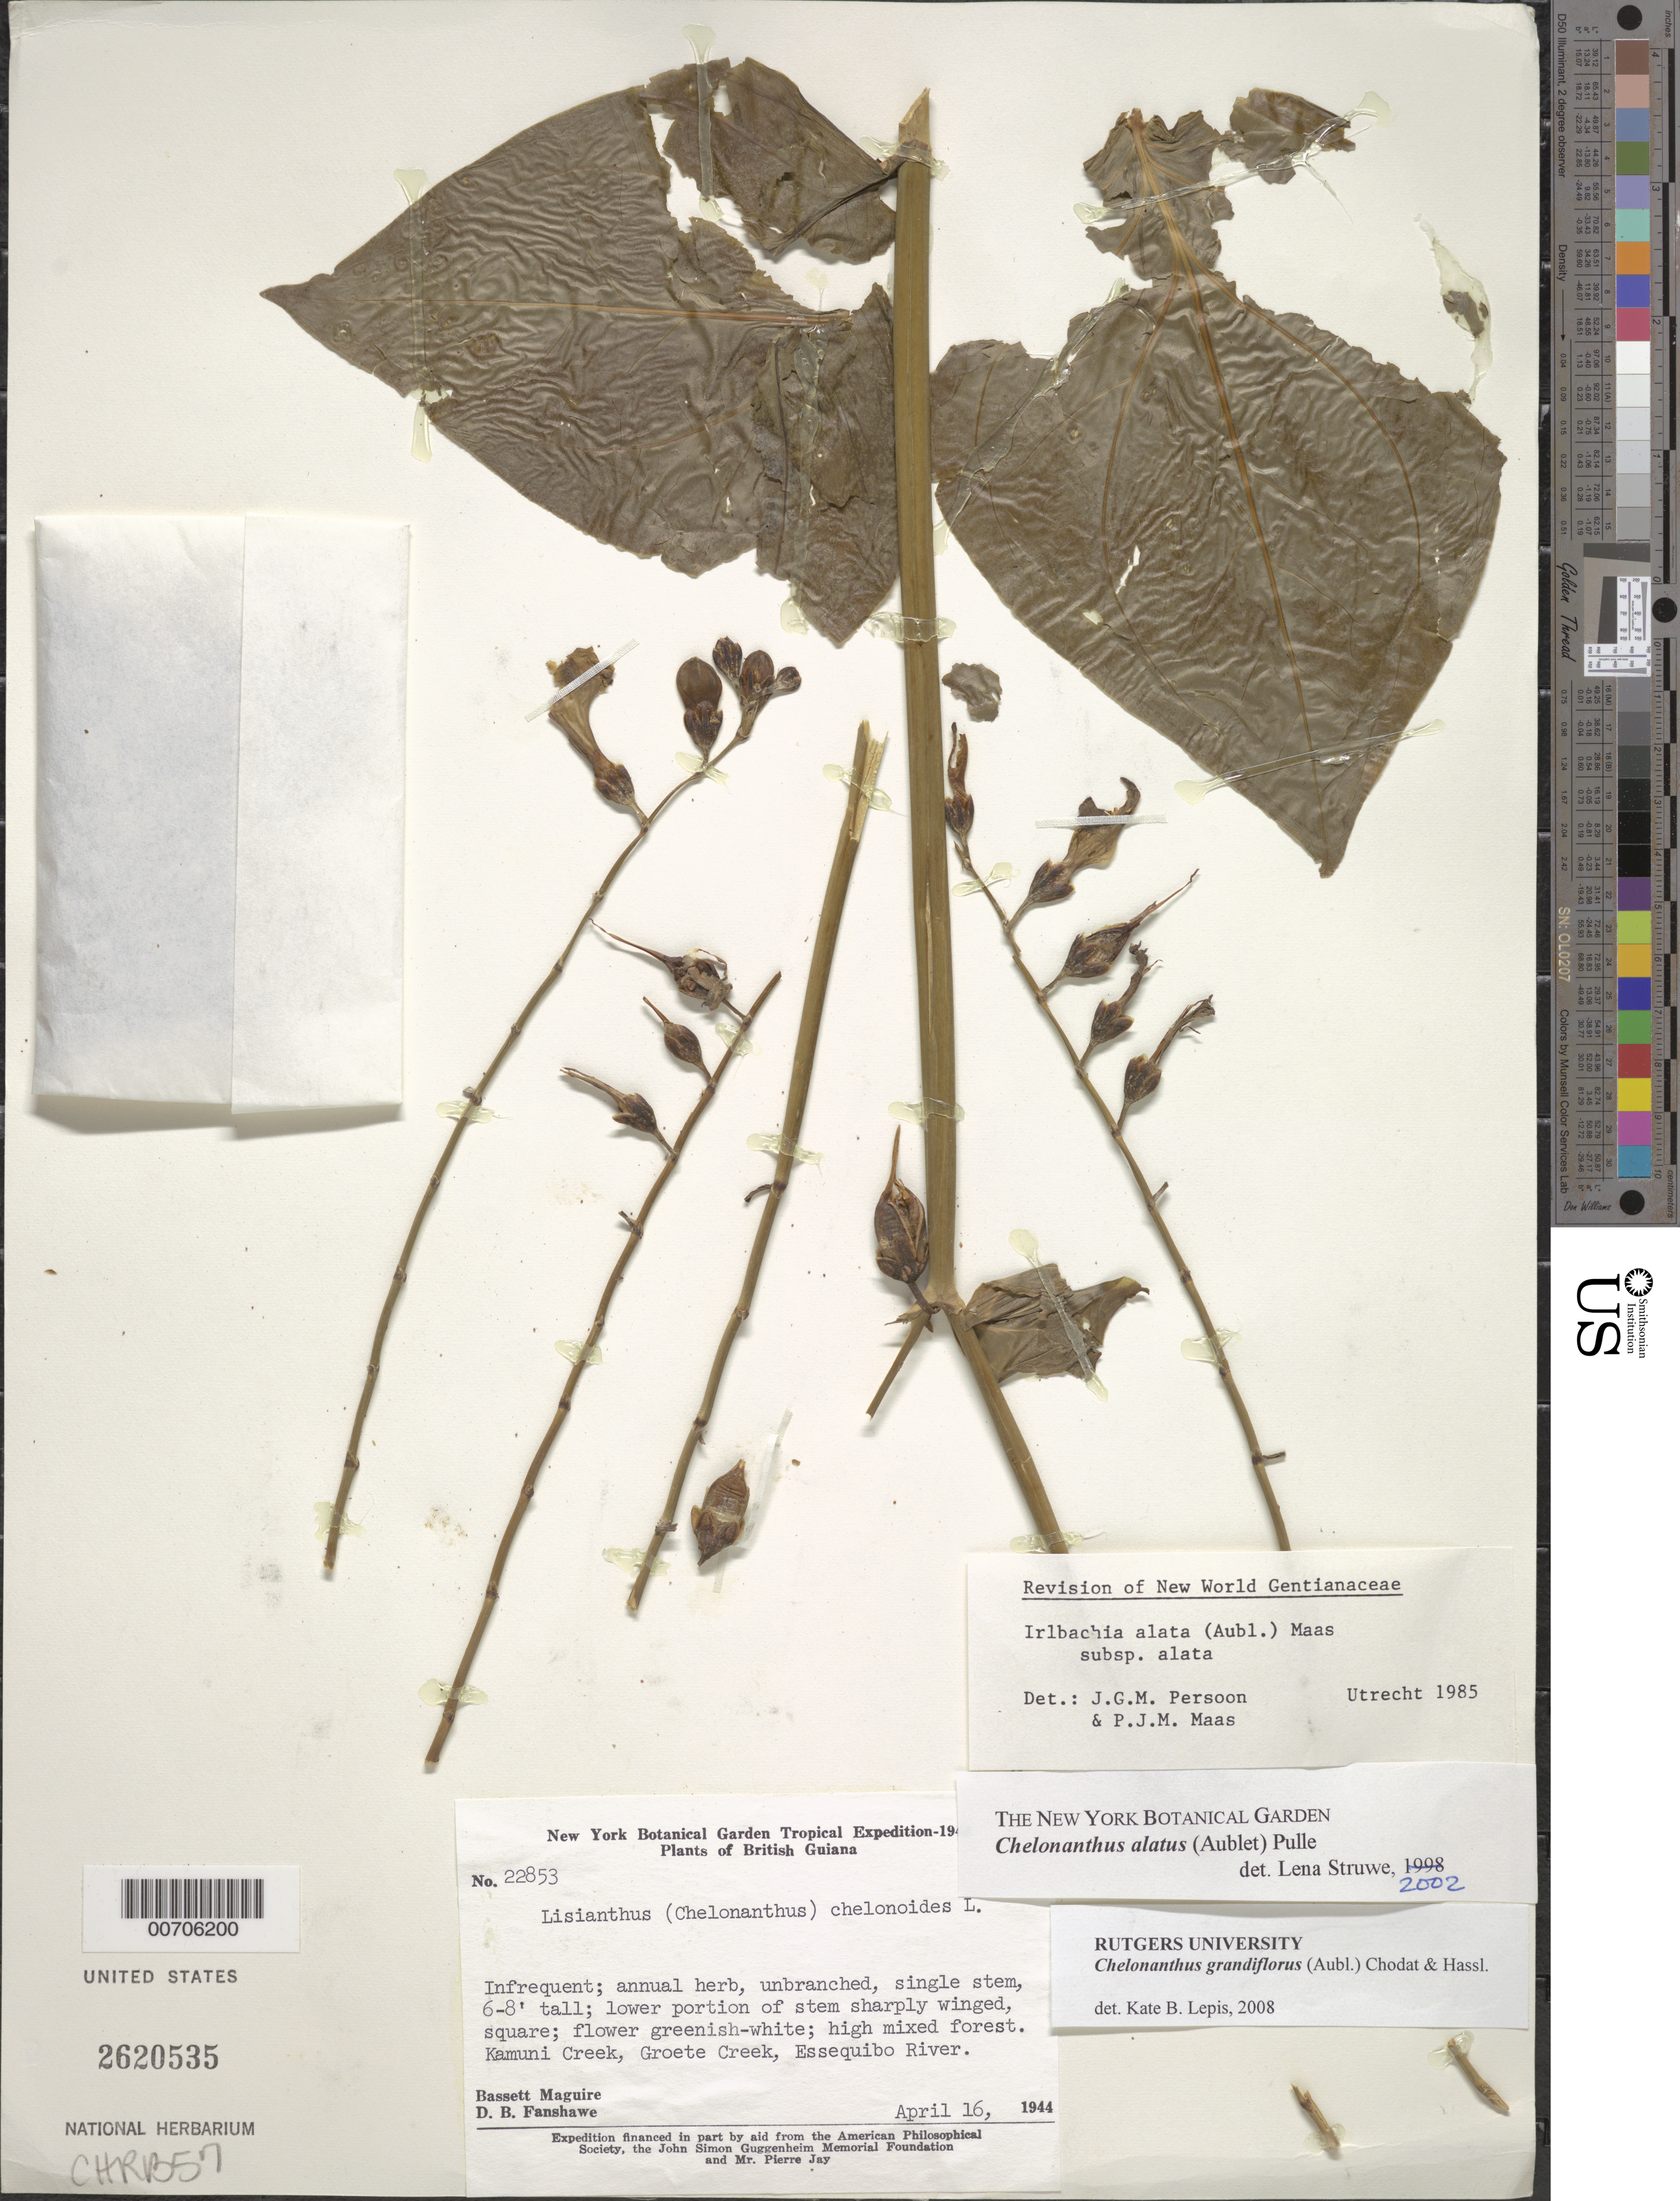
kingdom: Plantae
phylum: Tracheophyta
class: Magnoliopsida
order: Gentianales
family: Gentianaceae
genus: Chelonanthus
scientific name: Chelonanthus grandiflorus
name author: (Aubl.) Chodat & Hassl.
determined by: Lepis, Kate B.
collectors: B. Maguire & D. B. Fanshawe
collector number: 22853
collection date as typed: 16-Apr-44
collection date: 1944-04-16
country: Guyana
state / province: Essequibo Isl-W. Demerara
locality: Kamuni Creek, Groete Creek, Essequibo River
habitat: High mixed forest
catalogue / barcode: US 2620535